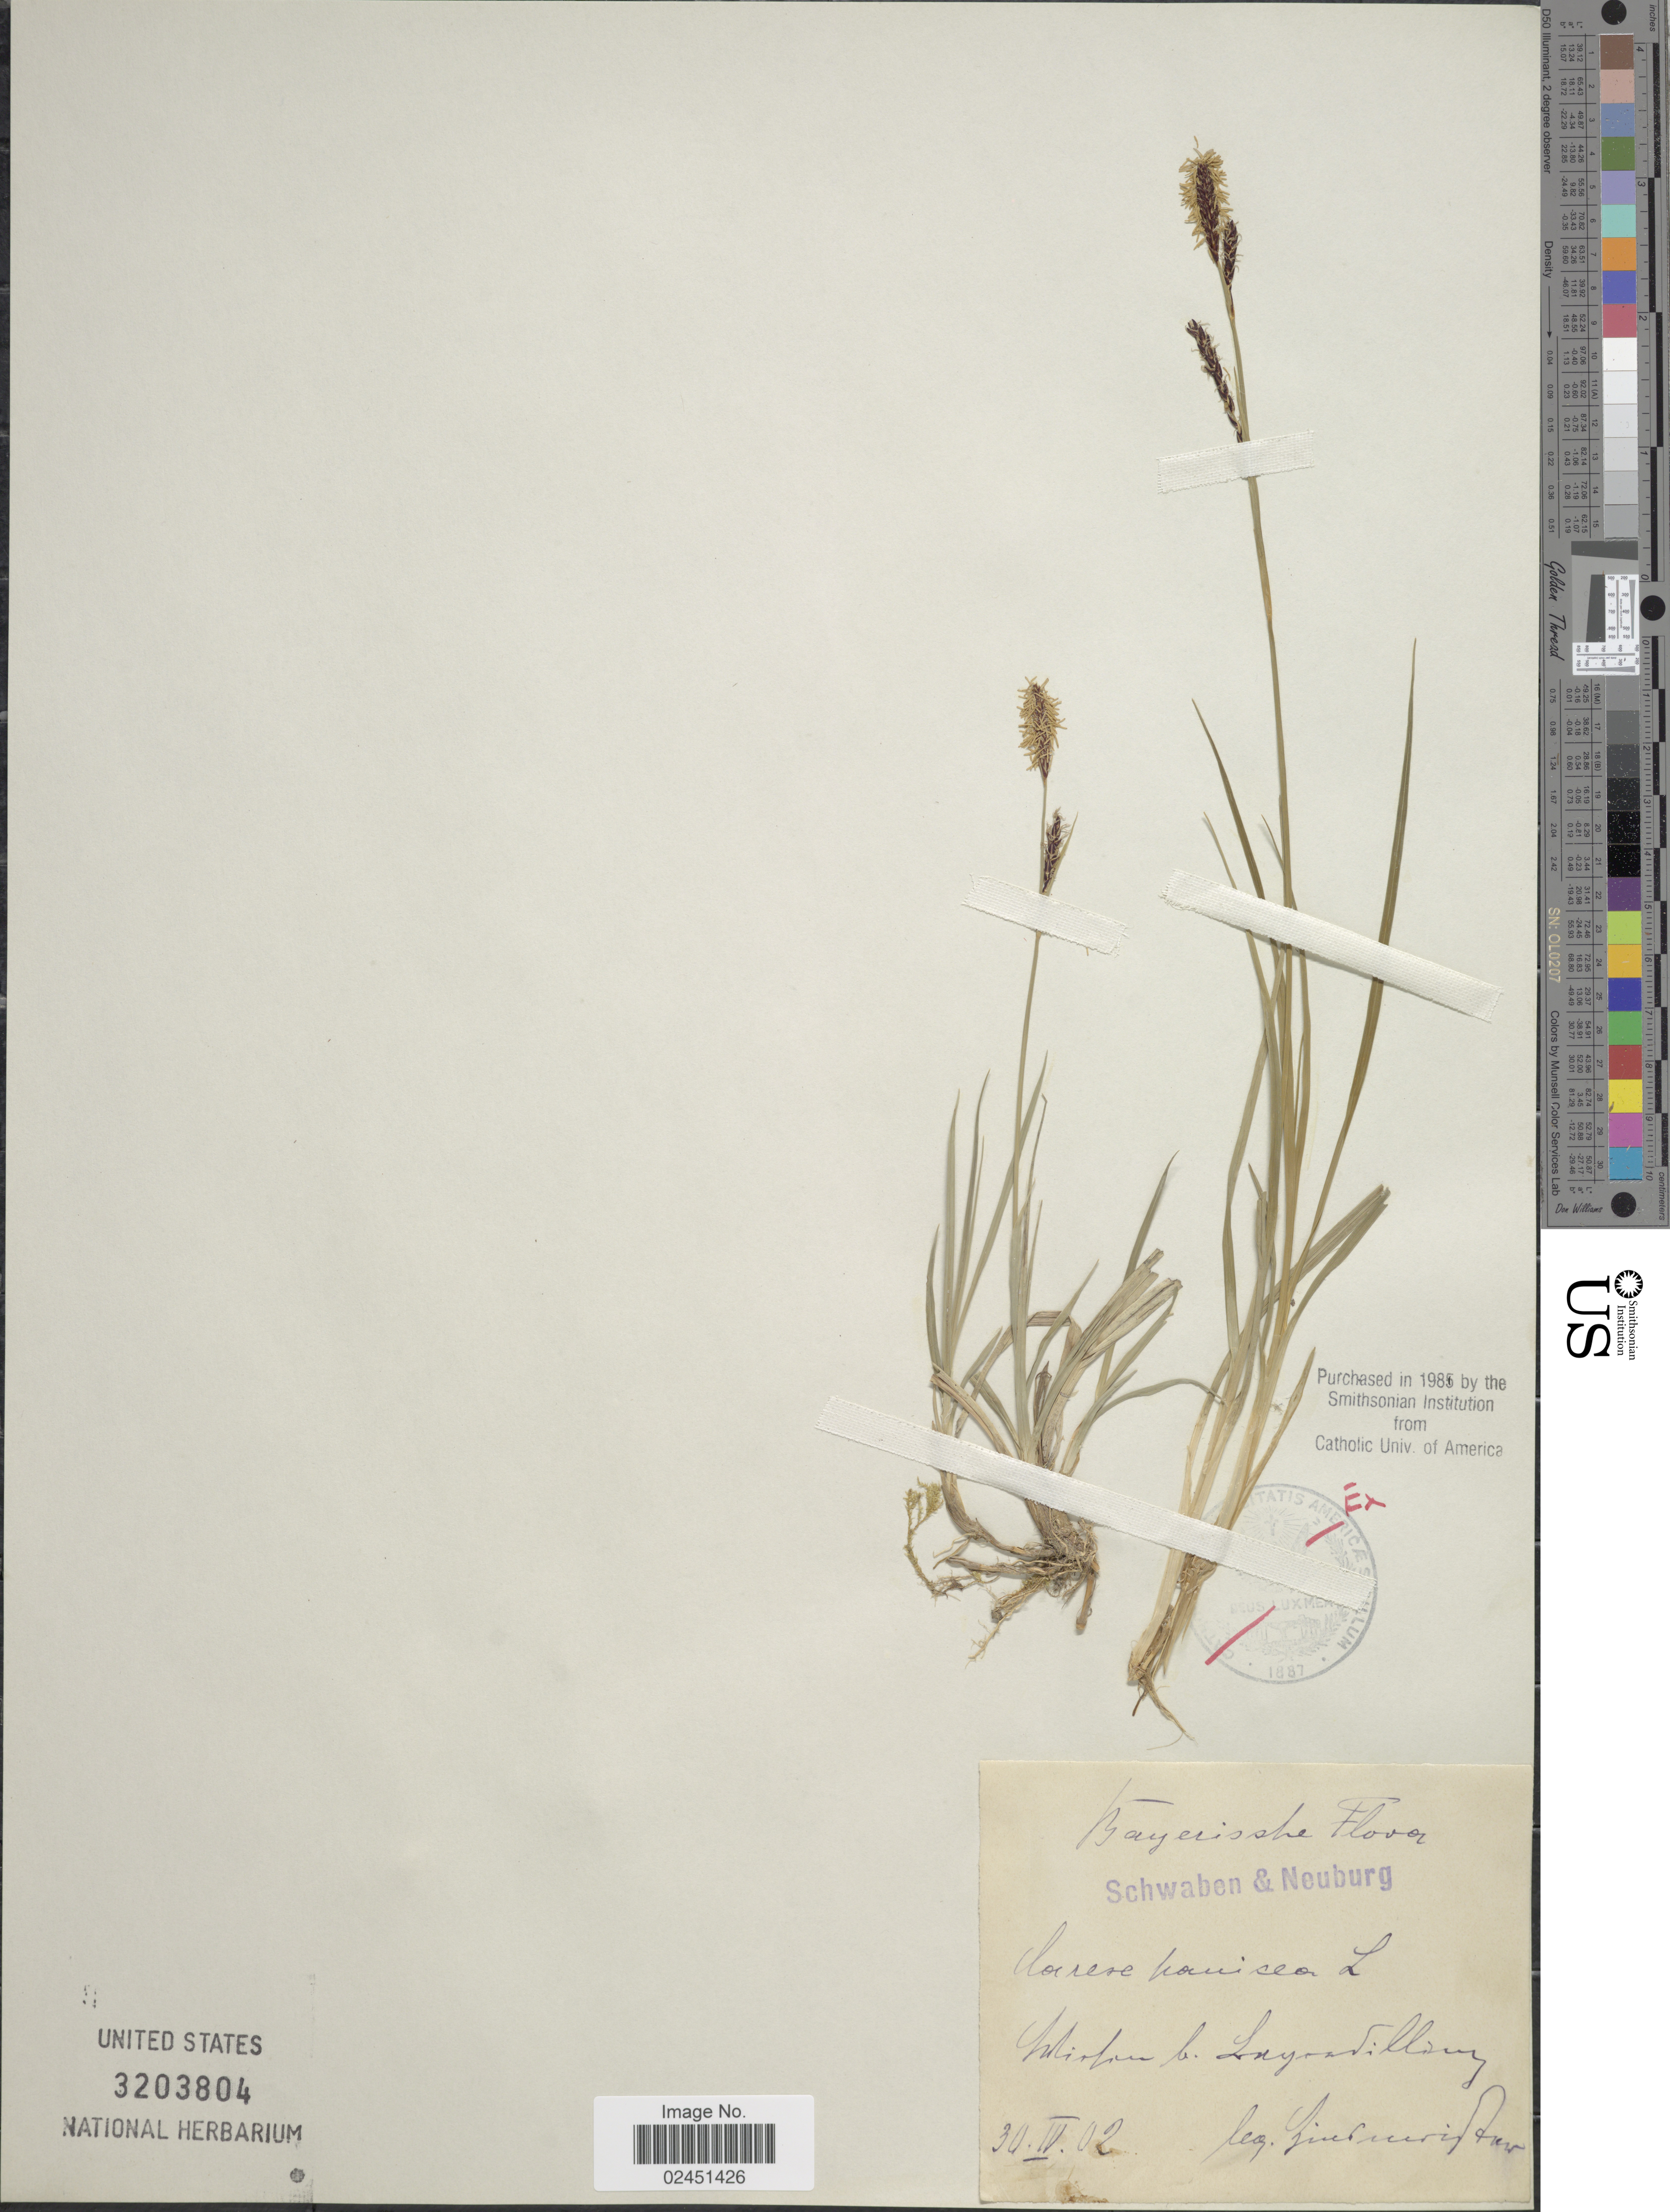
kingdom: Plantae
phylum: Tracheophyta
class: Liliopsida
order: Poales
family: Cyperaceae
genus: Carex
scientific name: Carex panicea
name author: L.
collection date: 1902-04-30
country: Germany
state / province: Bayern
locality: Bayerisshe, Schwaben & Neuberg, Miforn b. Layaodvilliny [interpreted]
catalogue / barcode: US 3203804